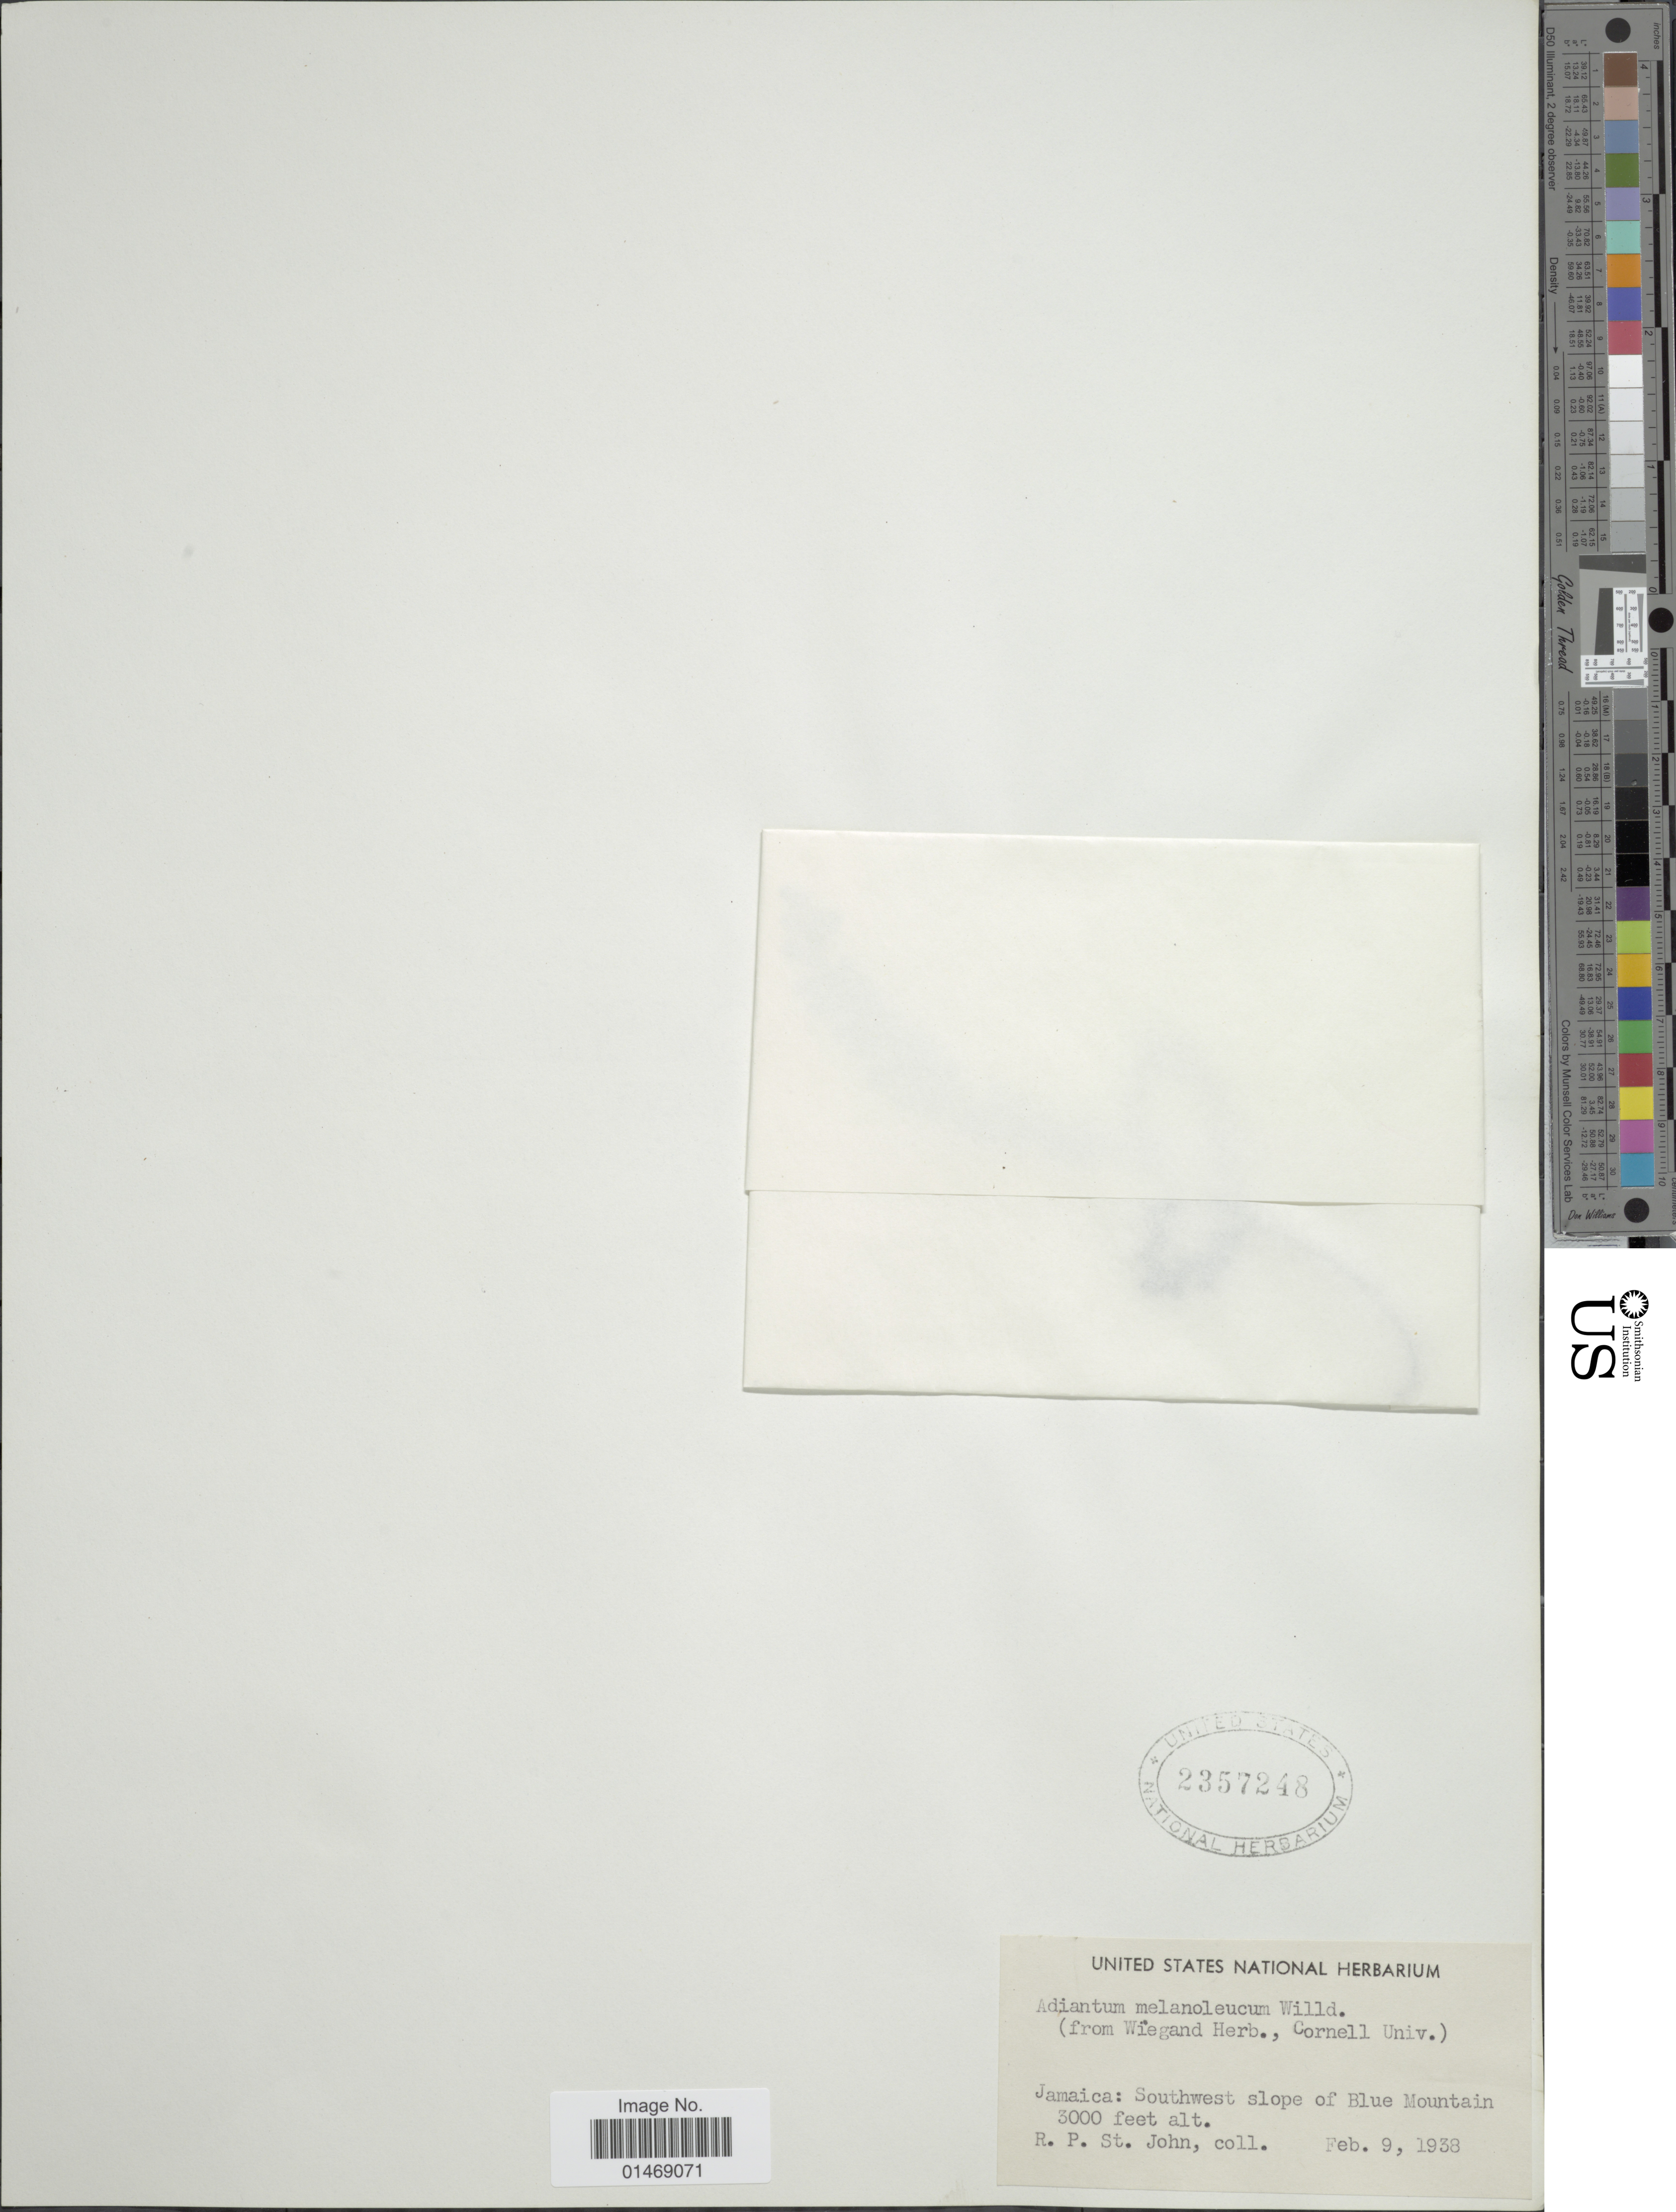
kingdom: Plantae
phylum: Tracheophyta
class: Polypodiopsida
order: Polypodiales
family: Pteridaceae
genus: Adiantum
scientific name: Adiantum melanoleucum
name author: Willd.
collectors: R. P. St. John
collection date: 1938-02-09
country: Jamaica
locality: Southwest slope of Blue Mountain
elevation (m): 914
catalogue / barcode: US 2357248